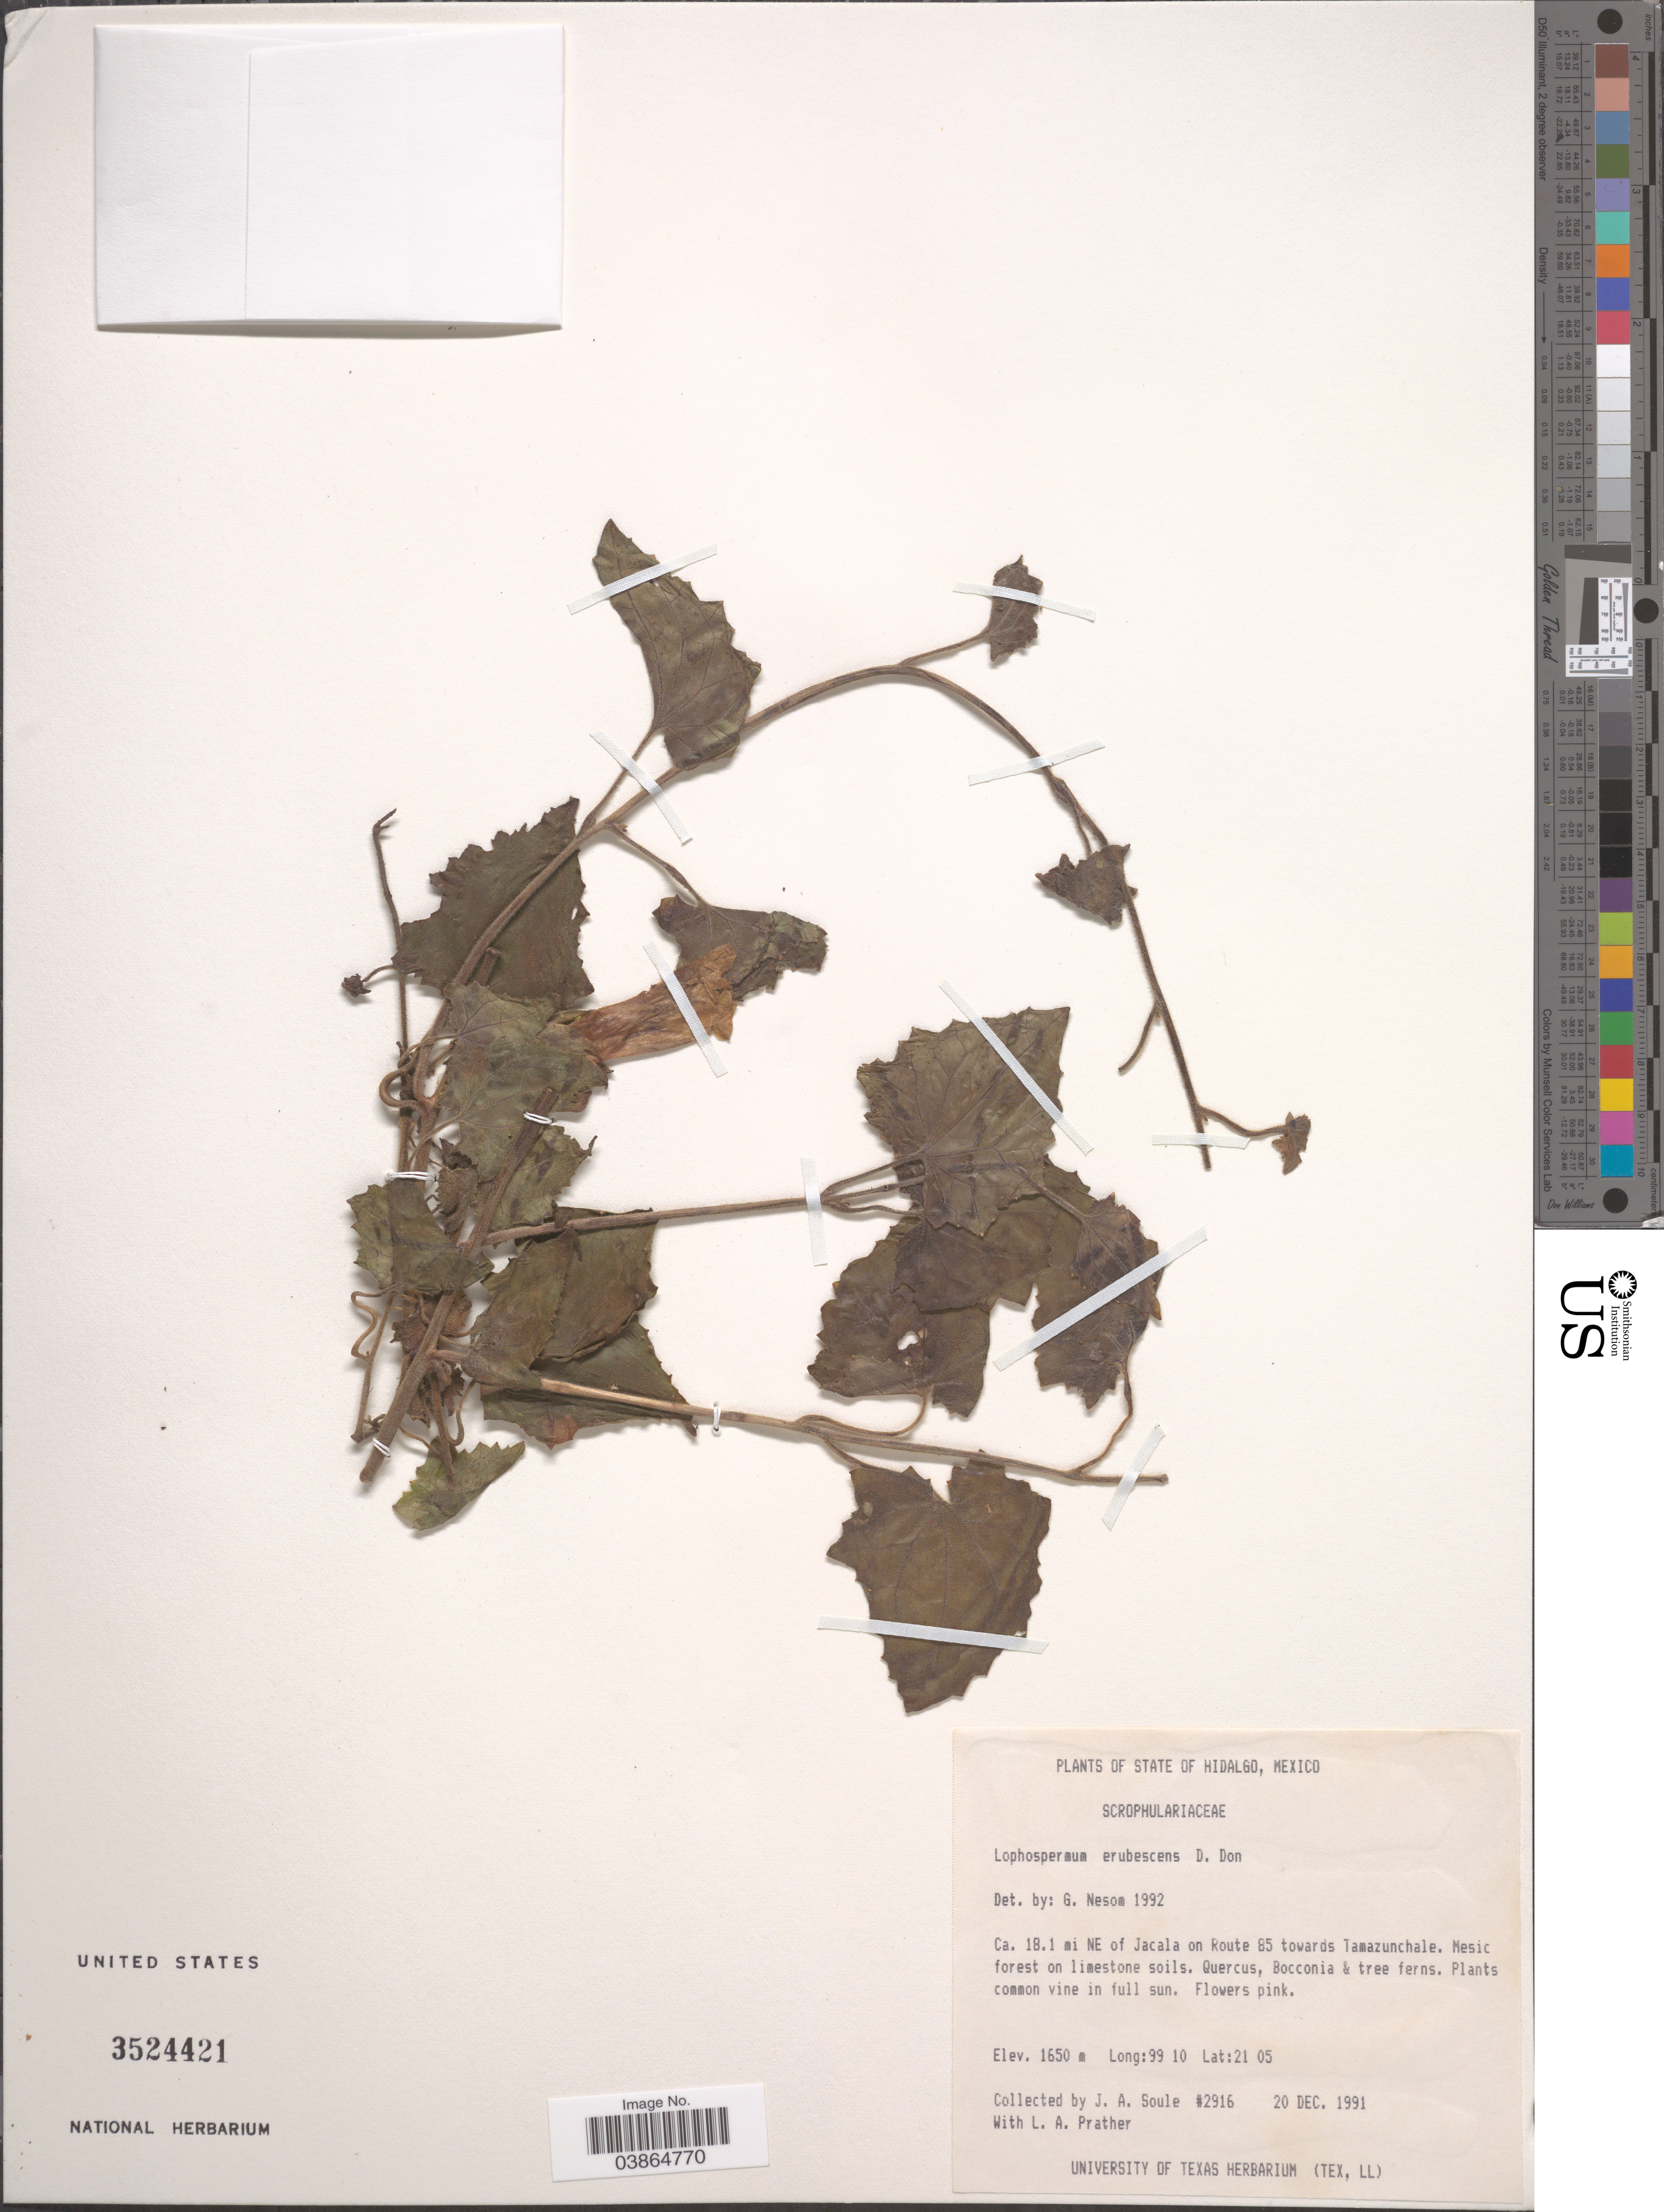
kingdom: Plantae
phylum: Tracheophyta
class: Magnoliopsida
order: Lamiales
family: Plantaginaceae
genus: Maurandya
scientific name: Maurandya erubescens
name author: (D. Don) A. Gray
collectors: J. Soule & L. A. Prather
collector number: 2916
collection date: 1991-12-20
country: Mexico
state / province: Hidalgo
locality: Ca. 18.1 mi NE of Jacala on Route 85 towards Tamazunchale.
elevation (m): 1650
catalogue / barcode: US 3524421